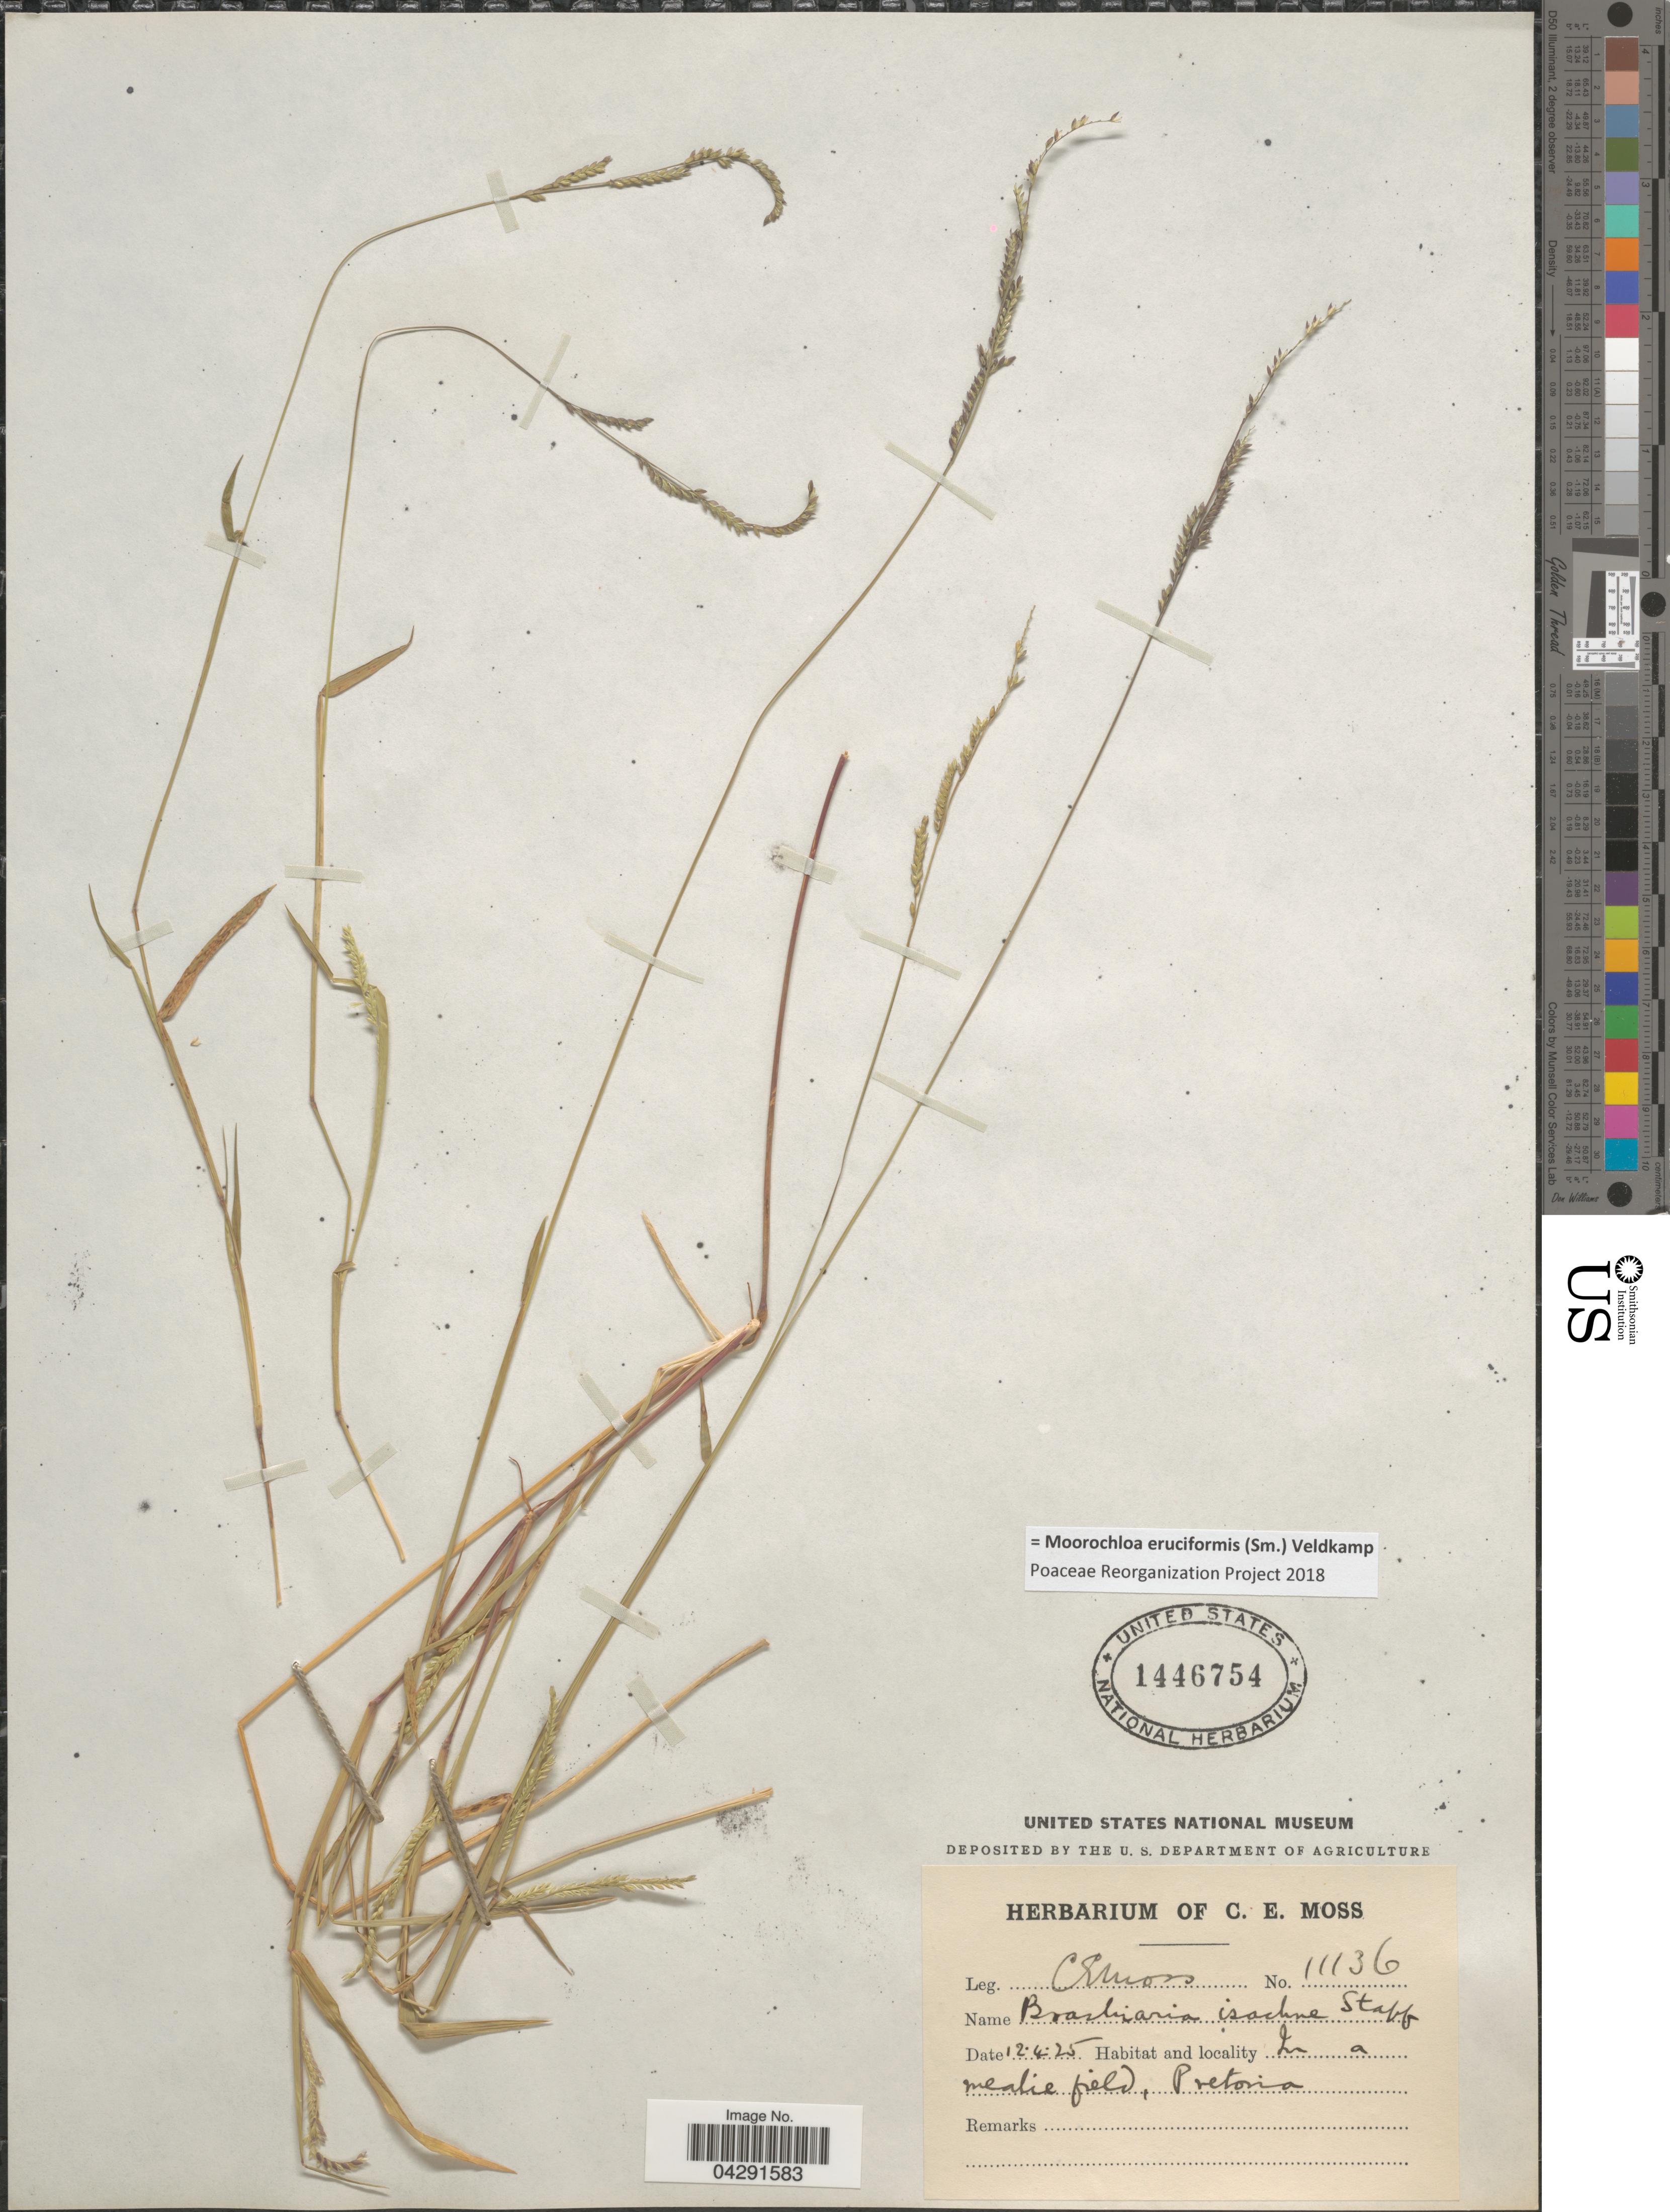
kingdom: Plantae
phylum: Tracheophyta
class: Liliopsida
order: Poales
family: Poaceae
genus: Moorochloa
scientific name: Moorochloa eruciformis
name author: (Sm.) Veldkamp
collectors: C. E. Moss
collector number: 11136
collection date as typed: Transcribed d/m/y: 12/4/25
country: South Africa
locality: In a mealie field, Pretoria.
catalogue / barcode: US 1446754